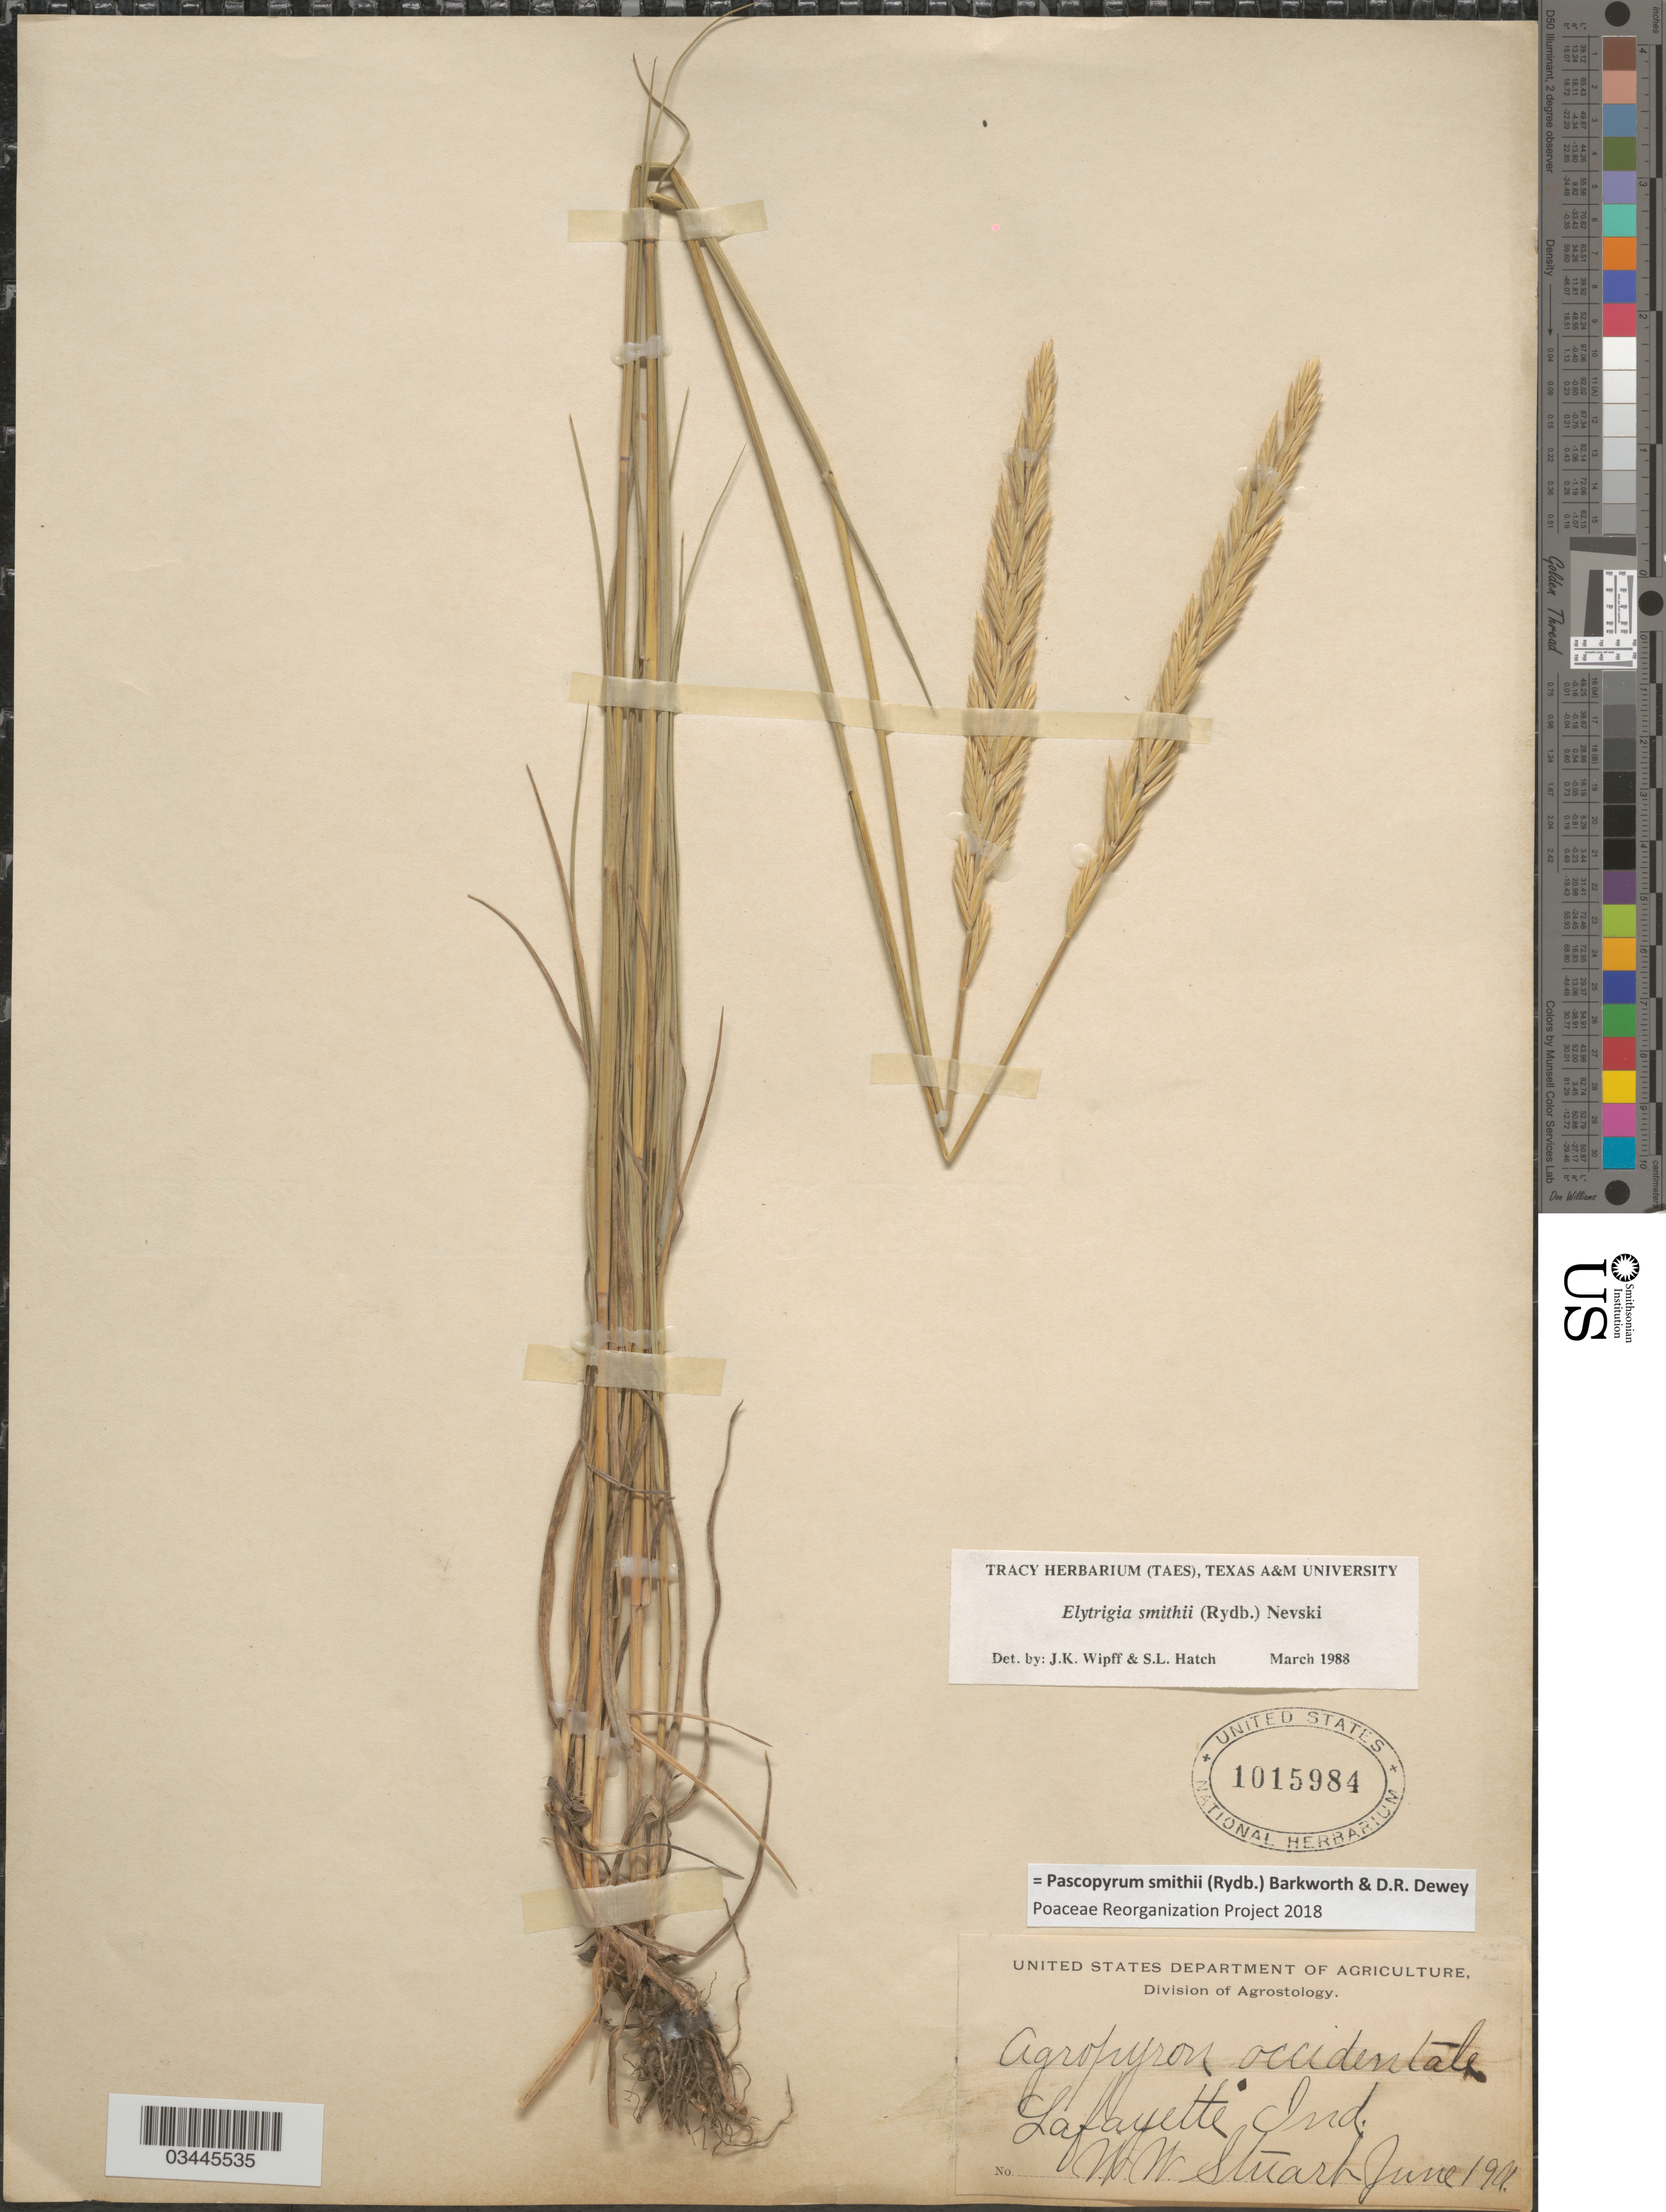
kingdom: Plantae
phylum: Tracheophyta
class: Liliopsida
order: Poales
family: Poaceae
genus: Pascopyrum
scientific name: Pascopyrum smithii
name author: (Rydb.) Barkworth & Dewey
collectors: W. Stuart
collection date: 1901-06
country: United States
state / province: Indiana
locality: Lafayette.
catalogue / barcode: US 1015984